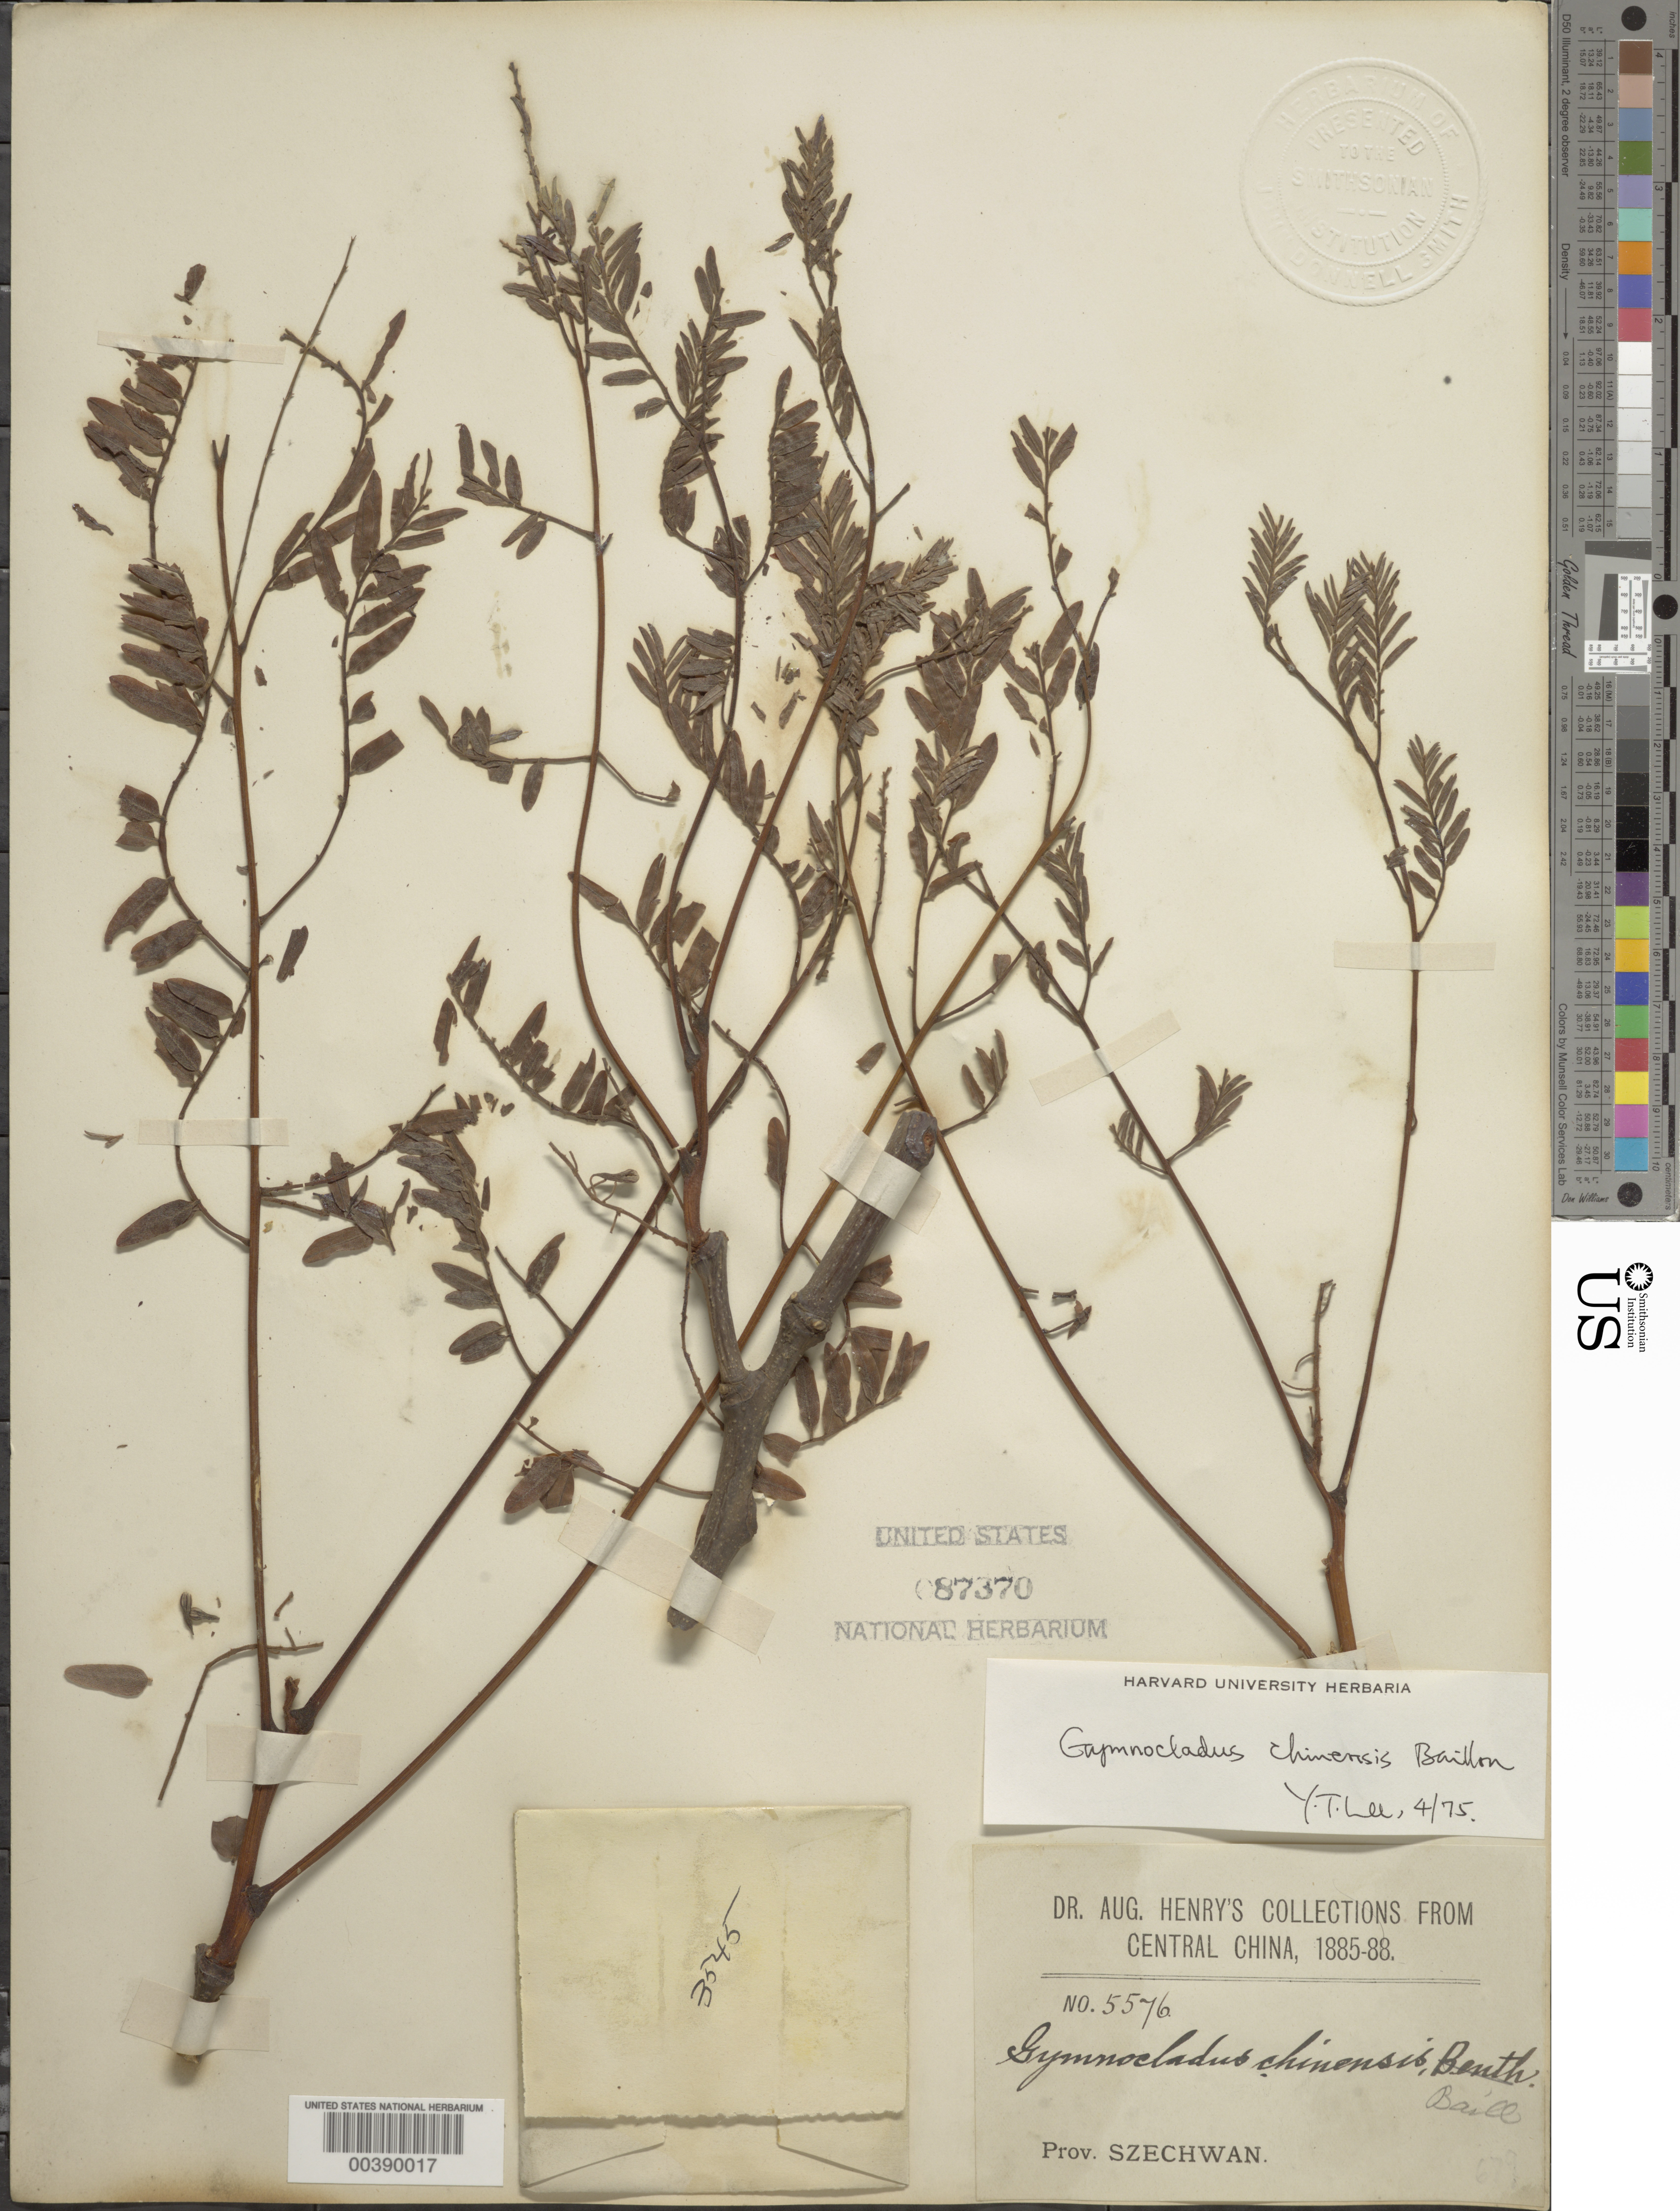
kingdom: Plantae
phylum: Tracheophyta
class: Magnoliopsida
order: Fabales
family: Fabaceae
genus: Gymnocladus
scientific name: Gymnocladus chinensis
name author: Baill.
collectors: A. Henry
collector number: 5576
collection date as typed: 1885 to -- -- 1888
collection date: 1885/1888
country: China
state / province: Sichuan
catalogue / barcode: US 87270